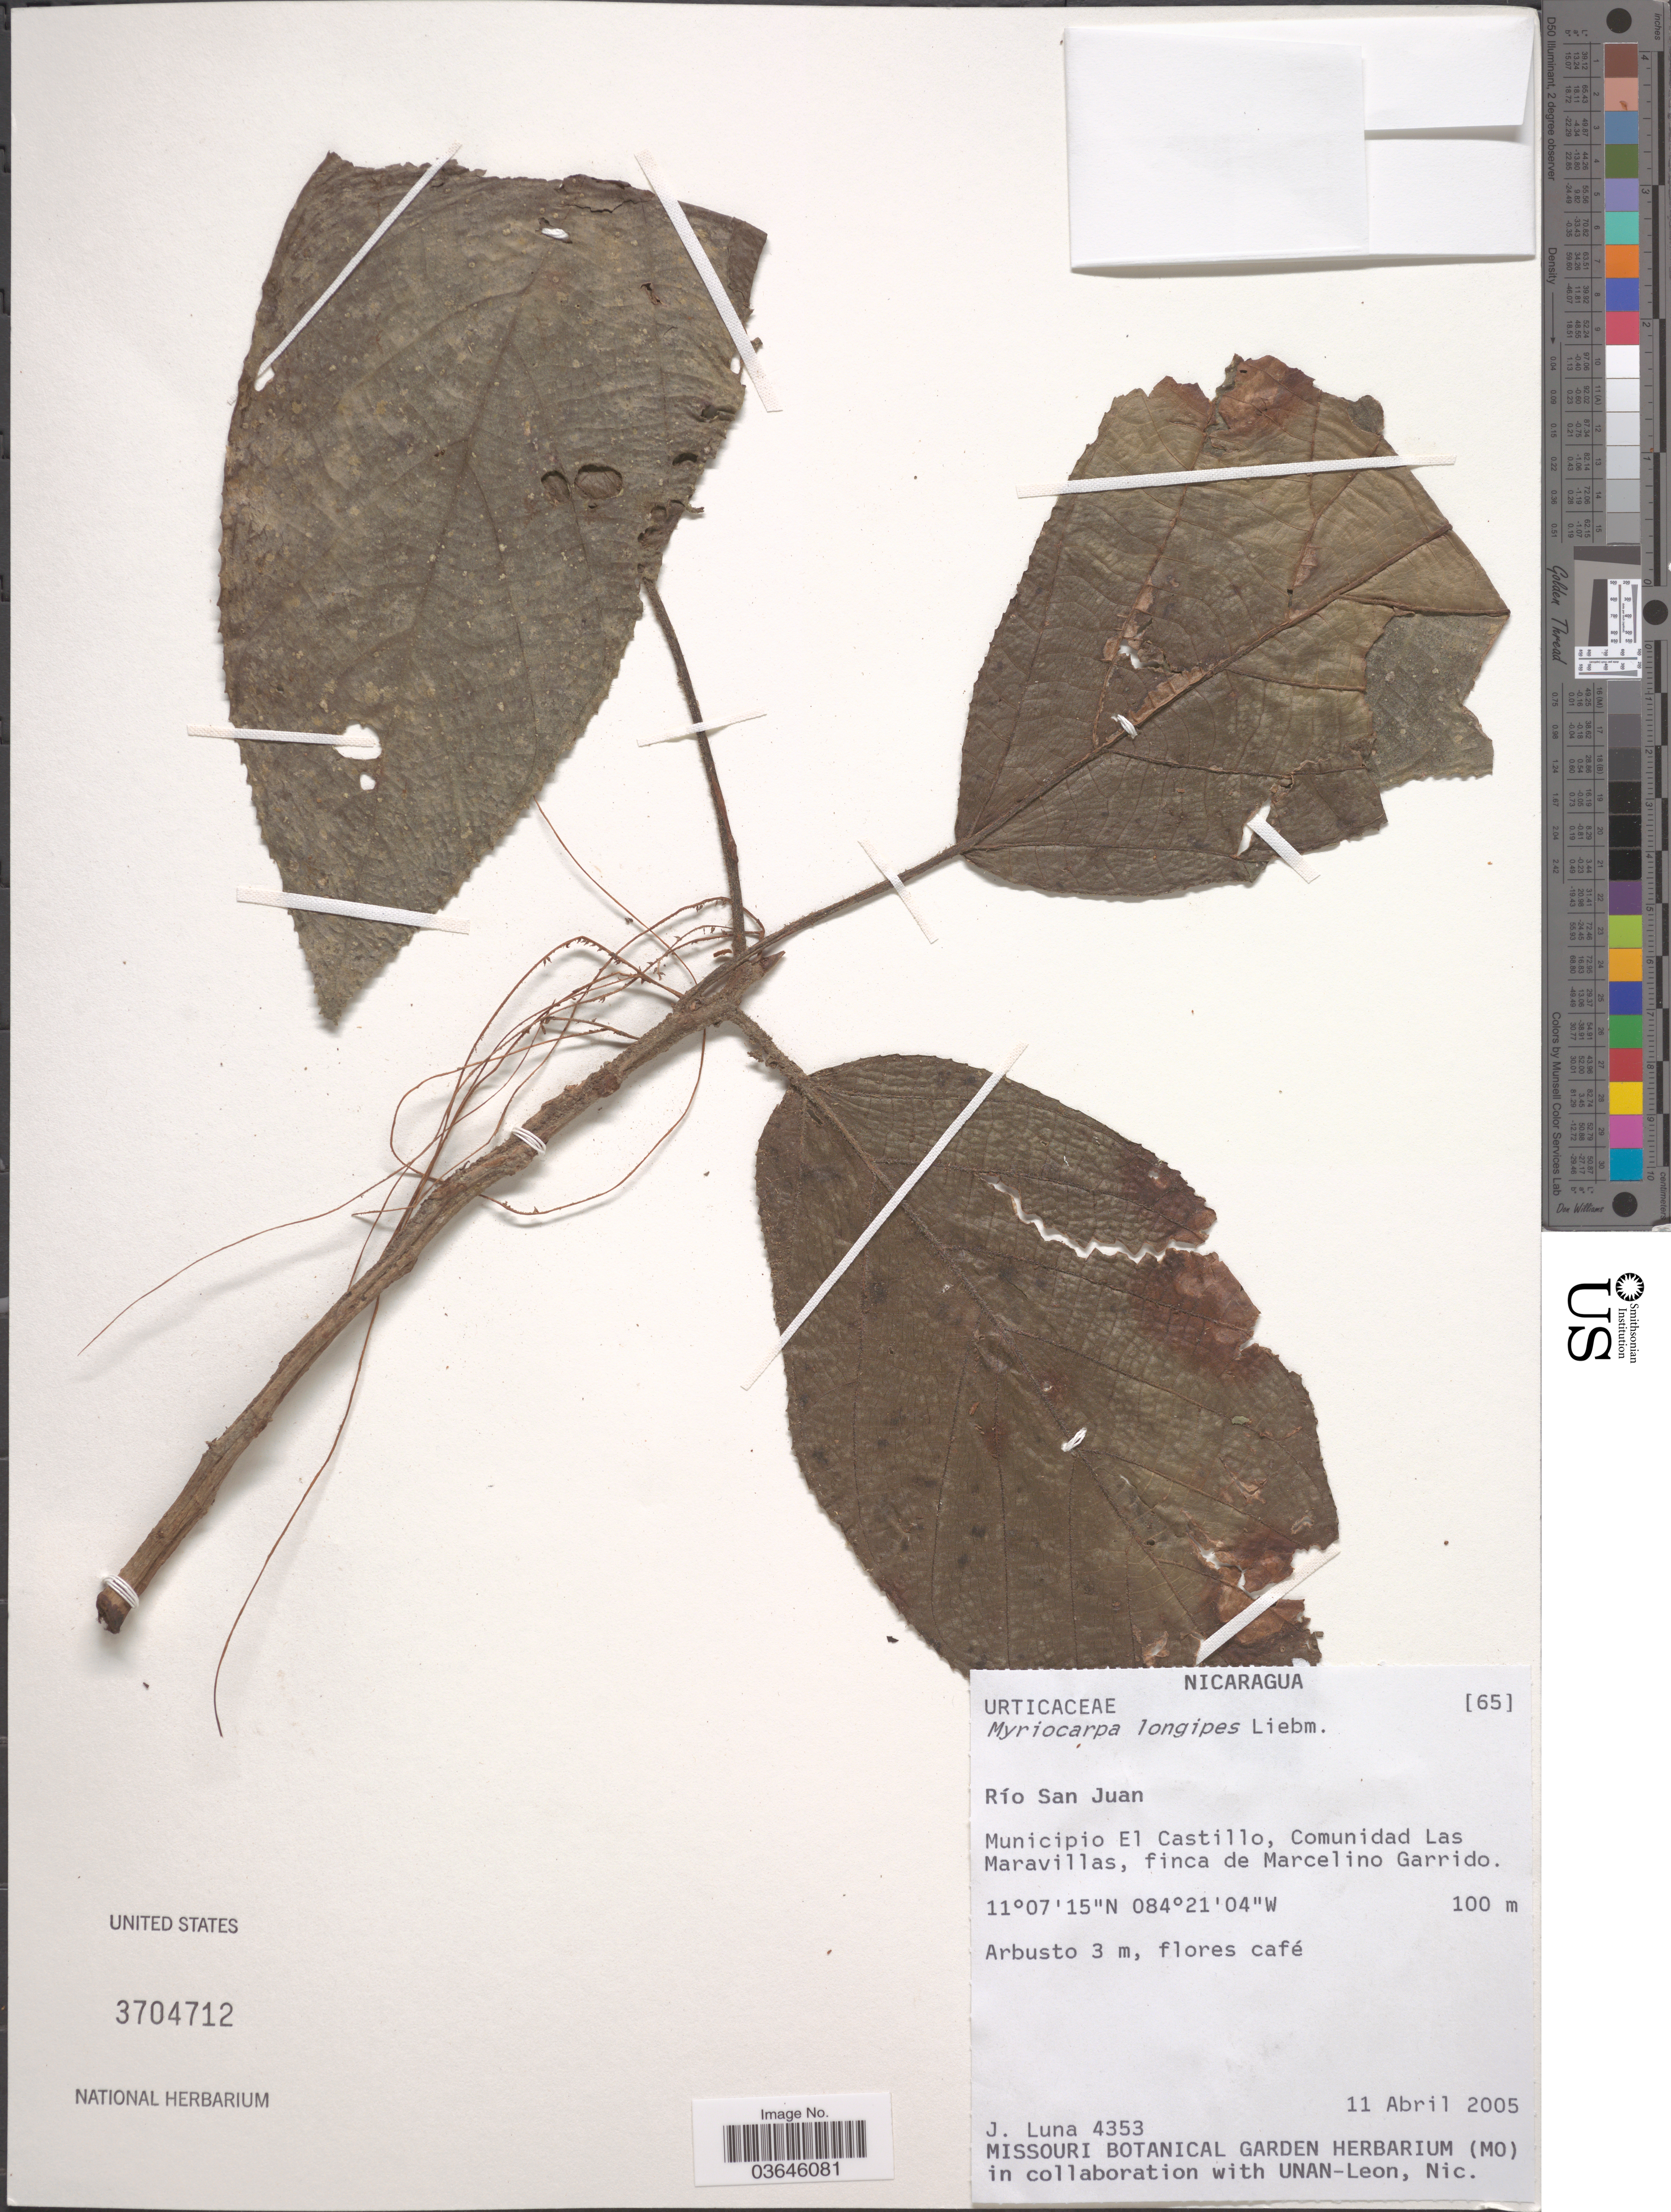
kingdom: Plantae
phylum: Tracheophyta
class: Magnoliopsida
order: Rosales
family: Urticaceae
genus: Myriocarpa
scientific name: Myriocarpa longipes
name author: Liebm.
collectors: J. Luna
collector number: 4353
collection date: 2005-04-11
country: Nicaragua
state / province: Rio San Juan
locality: Municipio El Castillo, Comunidad Las Maravillas, finca de Marcelino Garrido.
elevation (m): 100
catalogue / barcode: US 3704712